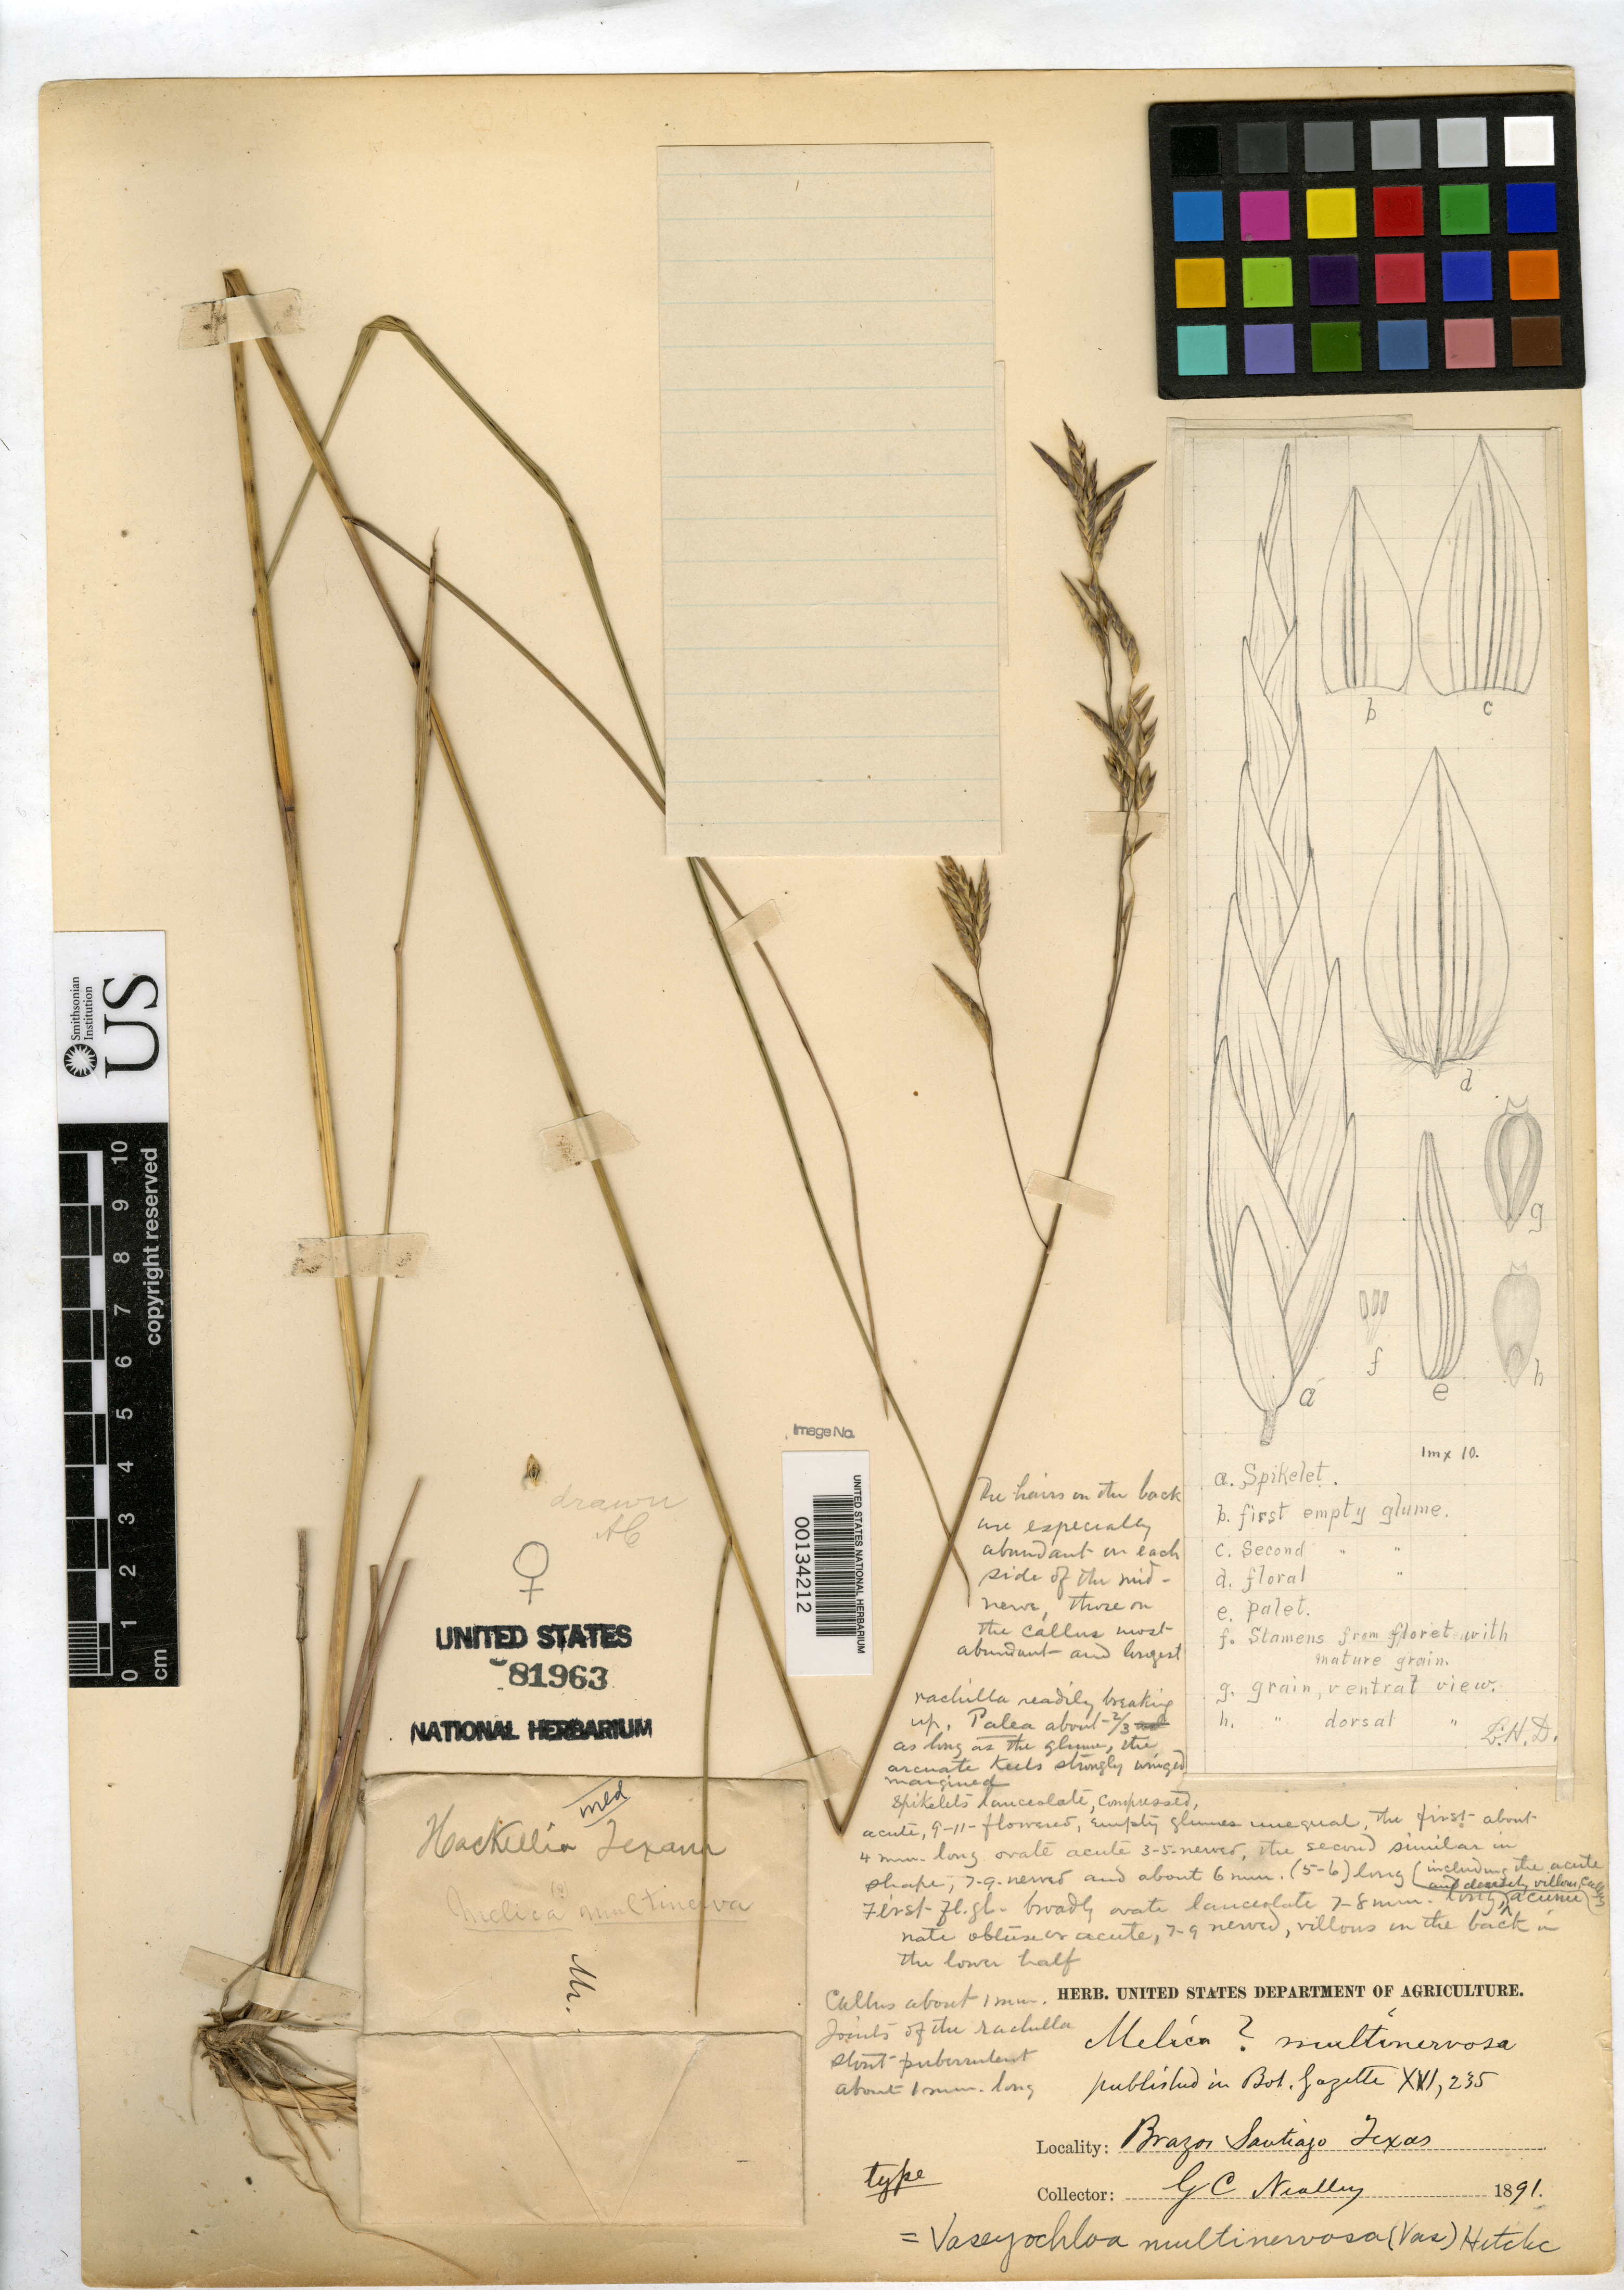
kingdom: Plantae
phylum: Tracheophyta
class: Liliopsida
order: Poales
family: Poaceae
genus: Melica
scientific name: Melica multinervosa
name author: Vasey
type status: Isotype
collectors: G. C. Nealley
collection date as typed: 1891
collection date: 1891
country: United States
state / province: Texas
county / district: Brazos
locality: Brazos Santiago.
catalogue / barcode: US 81963